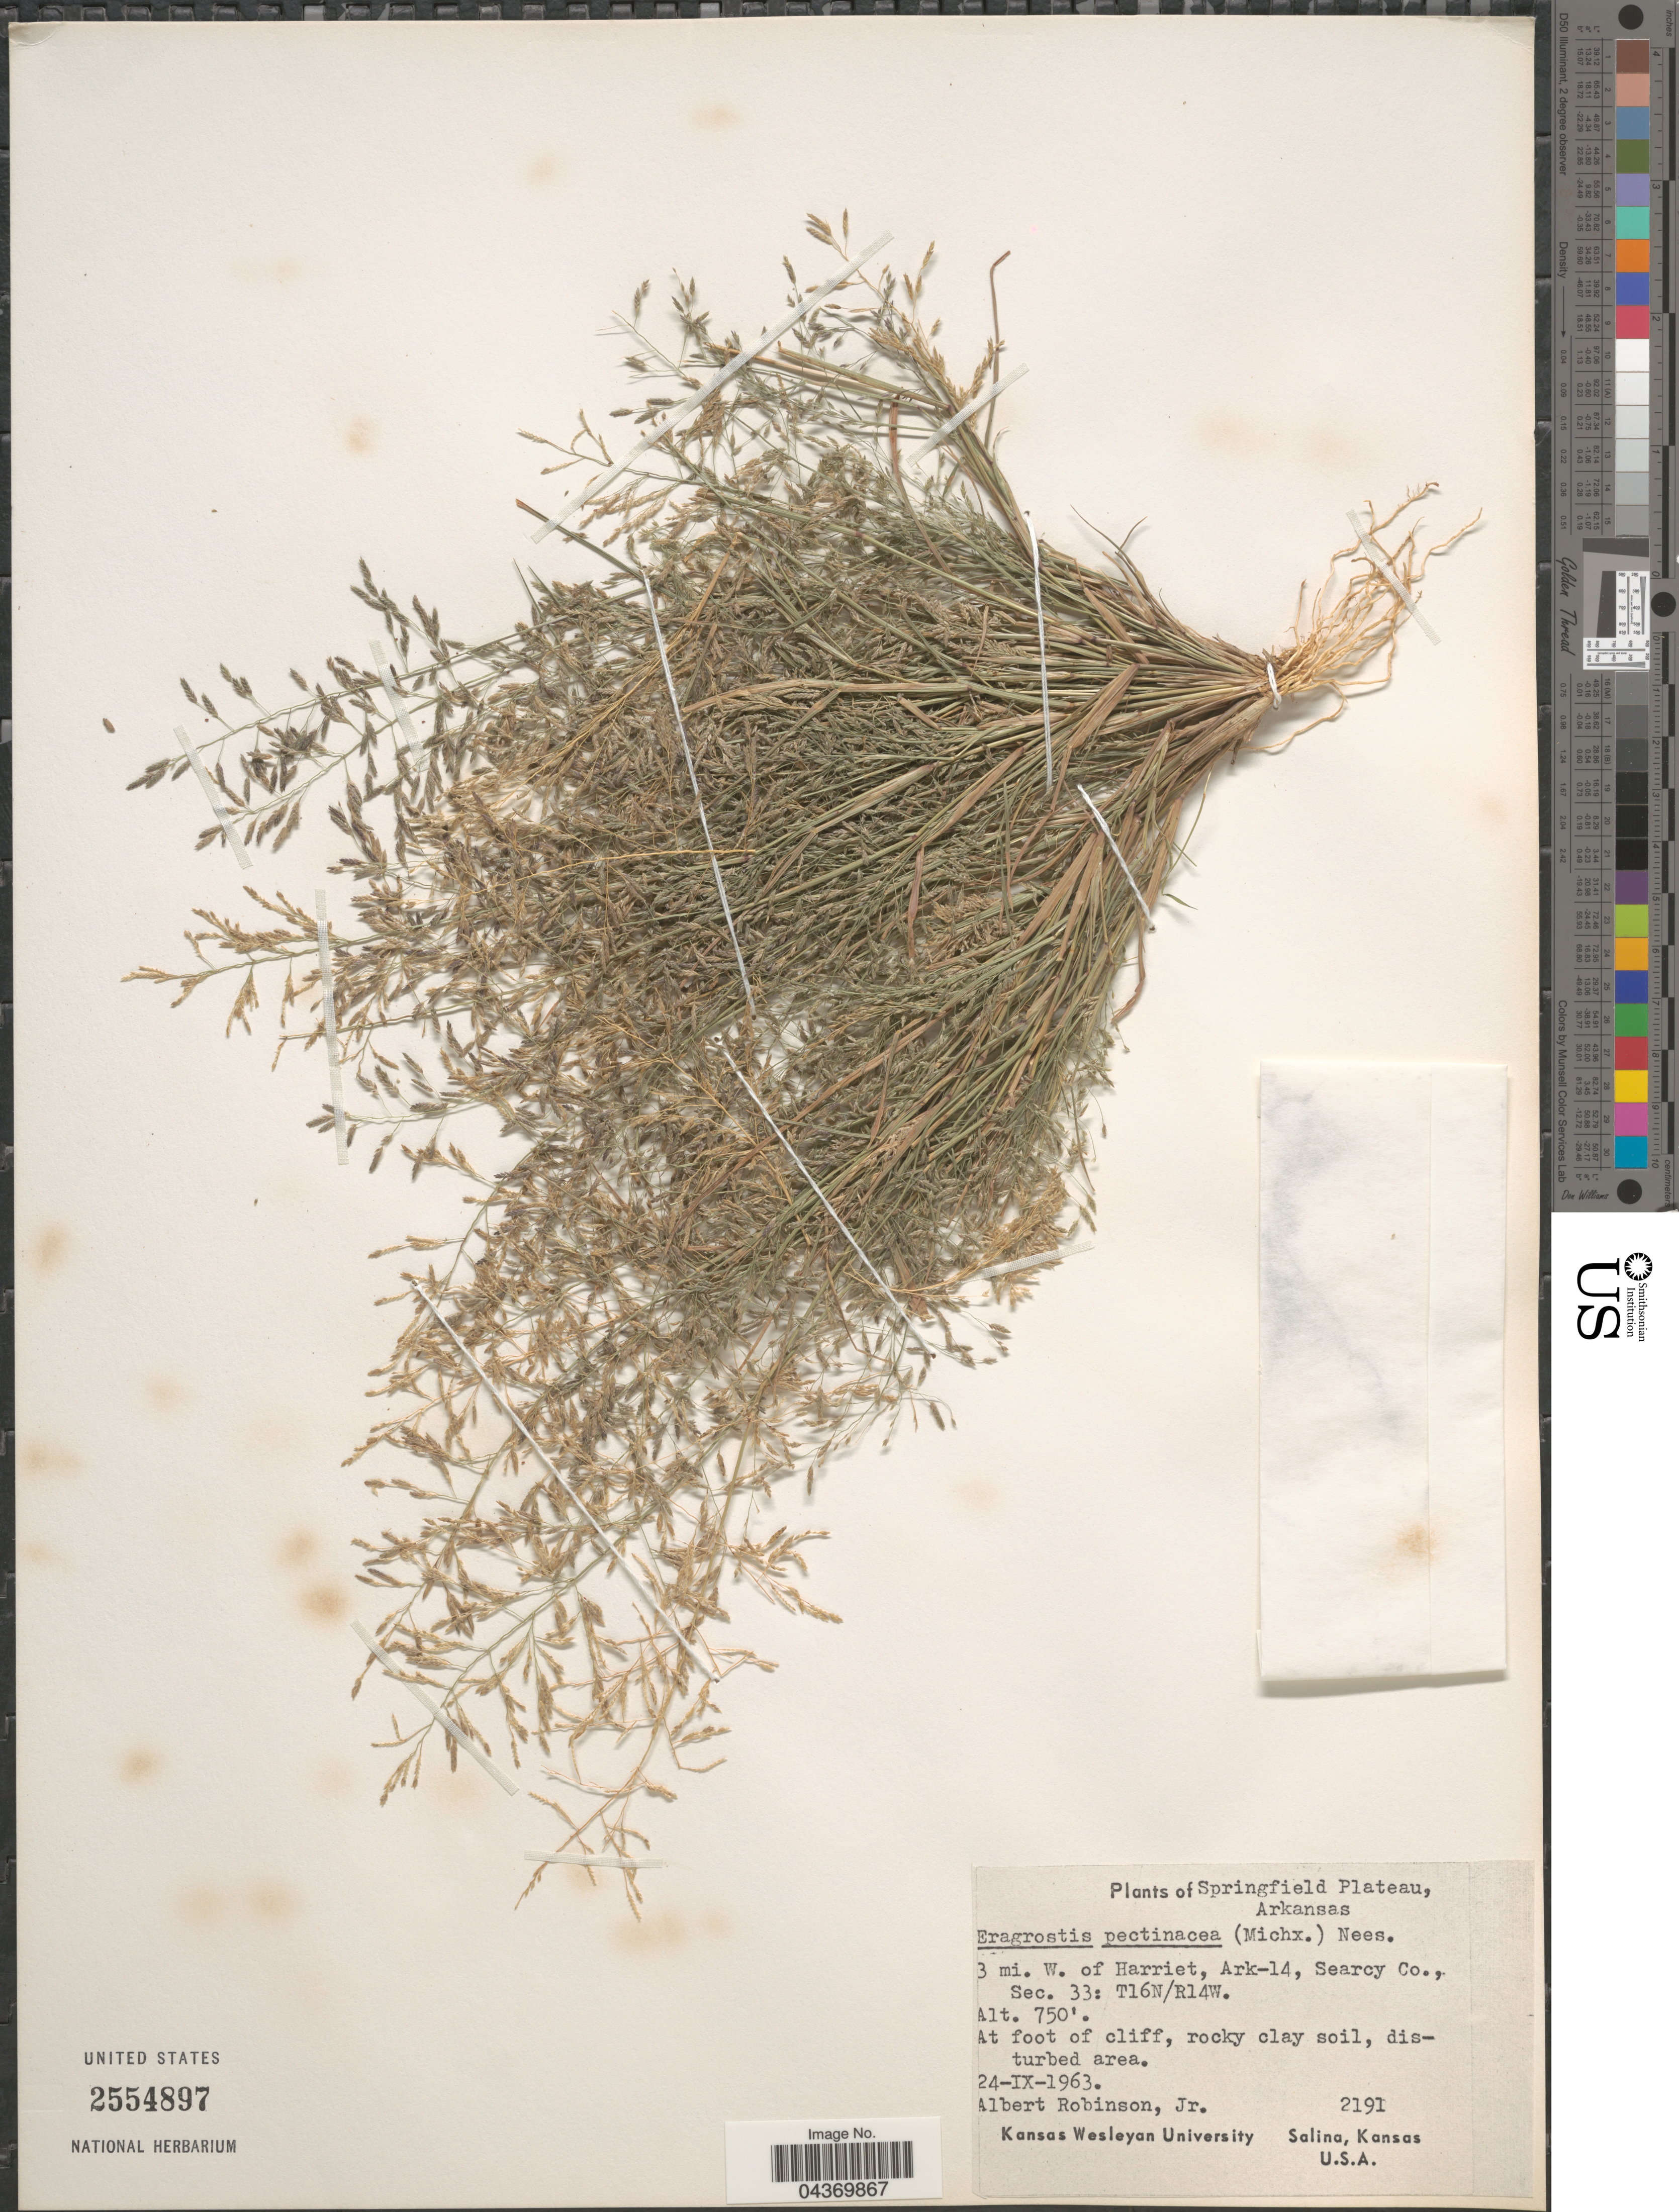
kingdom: Plantae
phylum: Tracheophyta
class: Liliopsida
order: Poales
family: Poaceae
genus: Eragrostis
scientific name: Eragrostis pectinacea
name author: (Michx.) Nees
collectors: A. Robinson Jr.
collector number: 2191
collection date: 1963-09-24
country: United States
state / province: Arkansas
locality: Springfield Plateau. 3 mi. W. of Harriet, Ark-14, Searcy Co., Sec. 33: T16N/R14W.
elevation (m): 229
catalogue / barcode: US 2554897